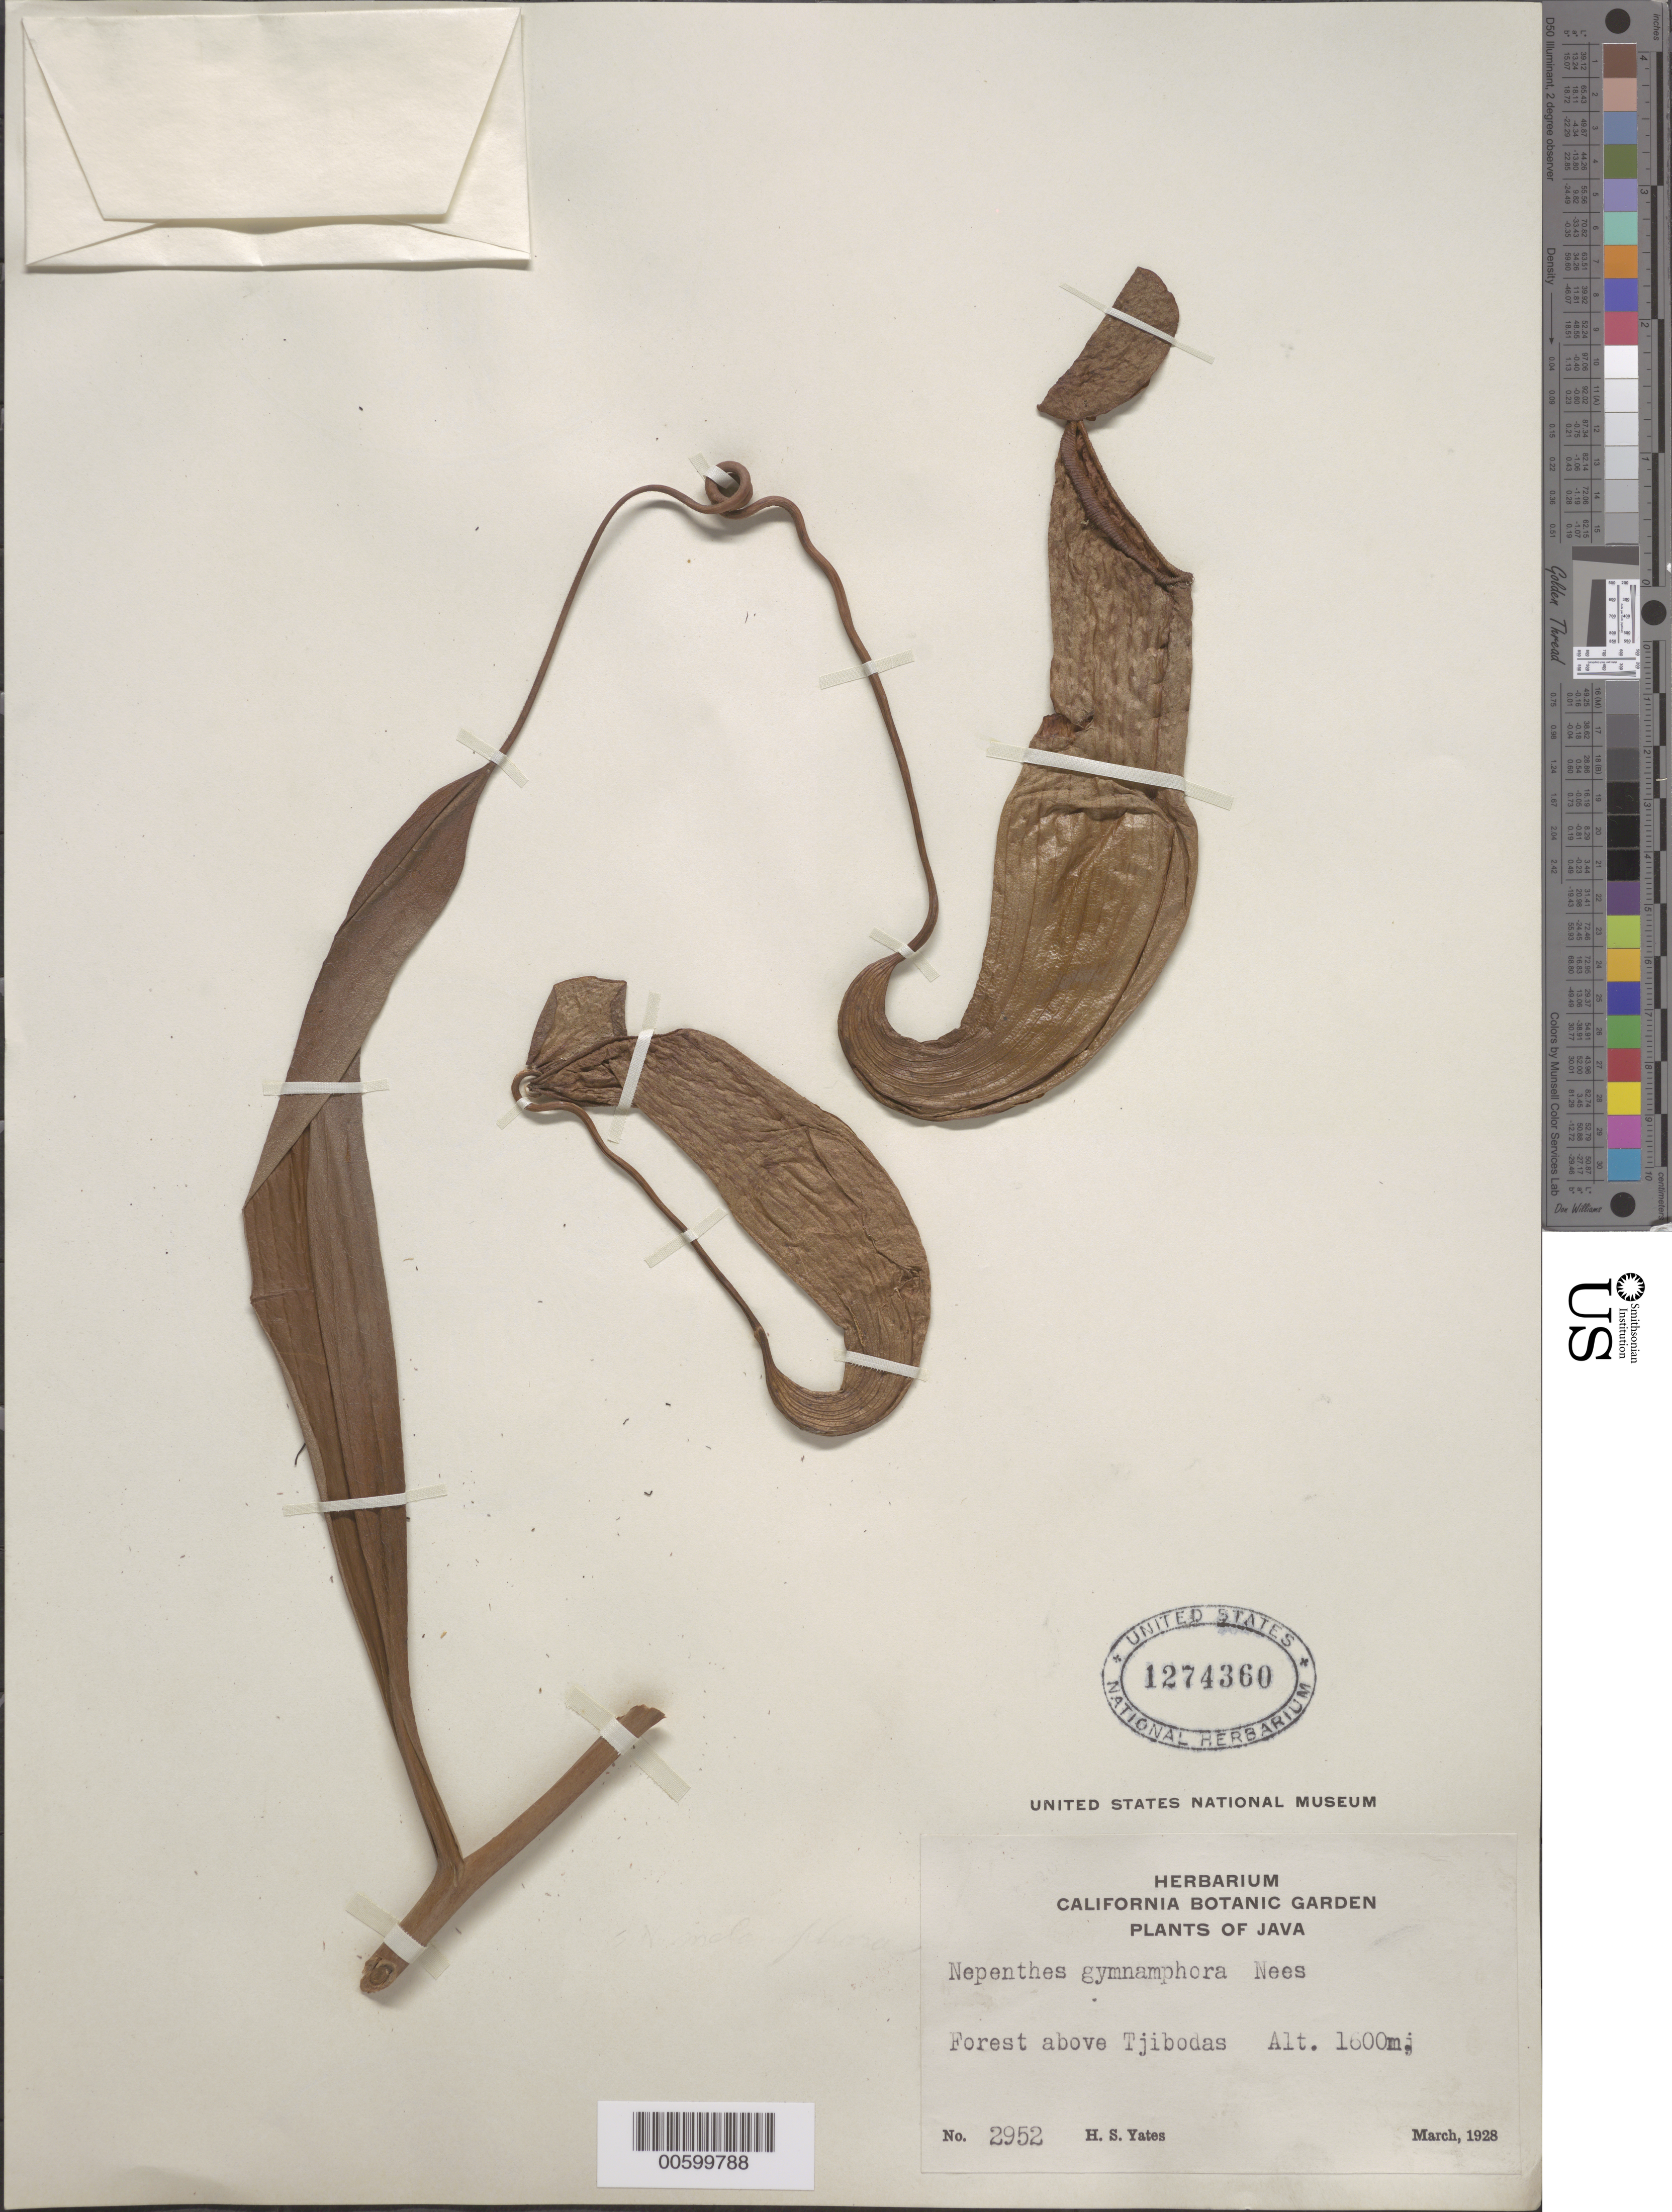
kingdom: Plantae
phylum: Tracheophyta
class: Magnoliopsida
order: Caryophyllales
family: Nepenthaceae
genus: Nepenthes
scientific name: Nepenthes gymnamphora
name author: Reinw. ex Nees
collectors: H. S. Yates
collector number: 2952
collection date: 1928-03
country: Indonesia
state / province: Java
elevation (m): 1600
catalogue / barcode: US 1274360